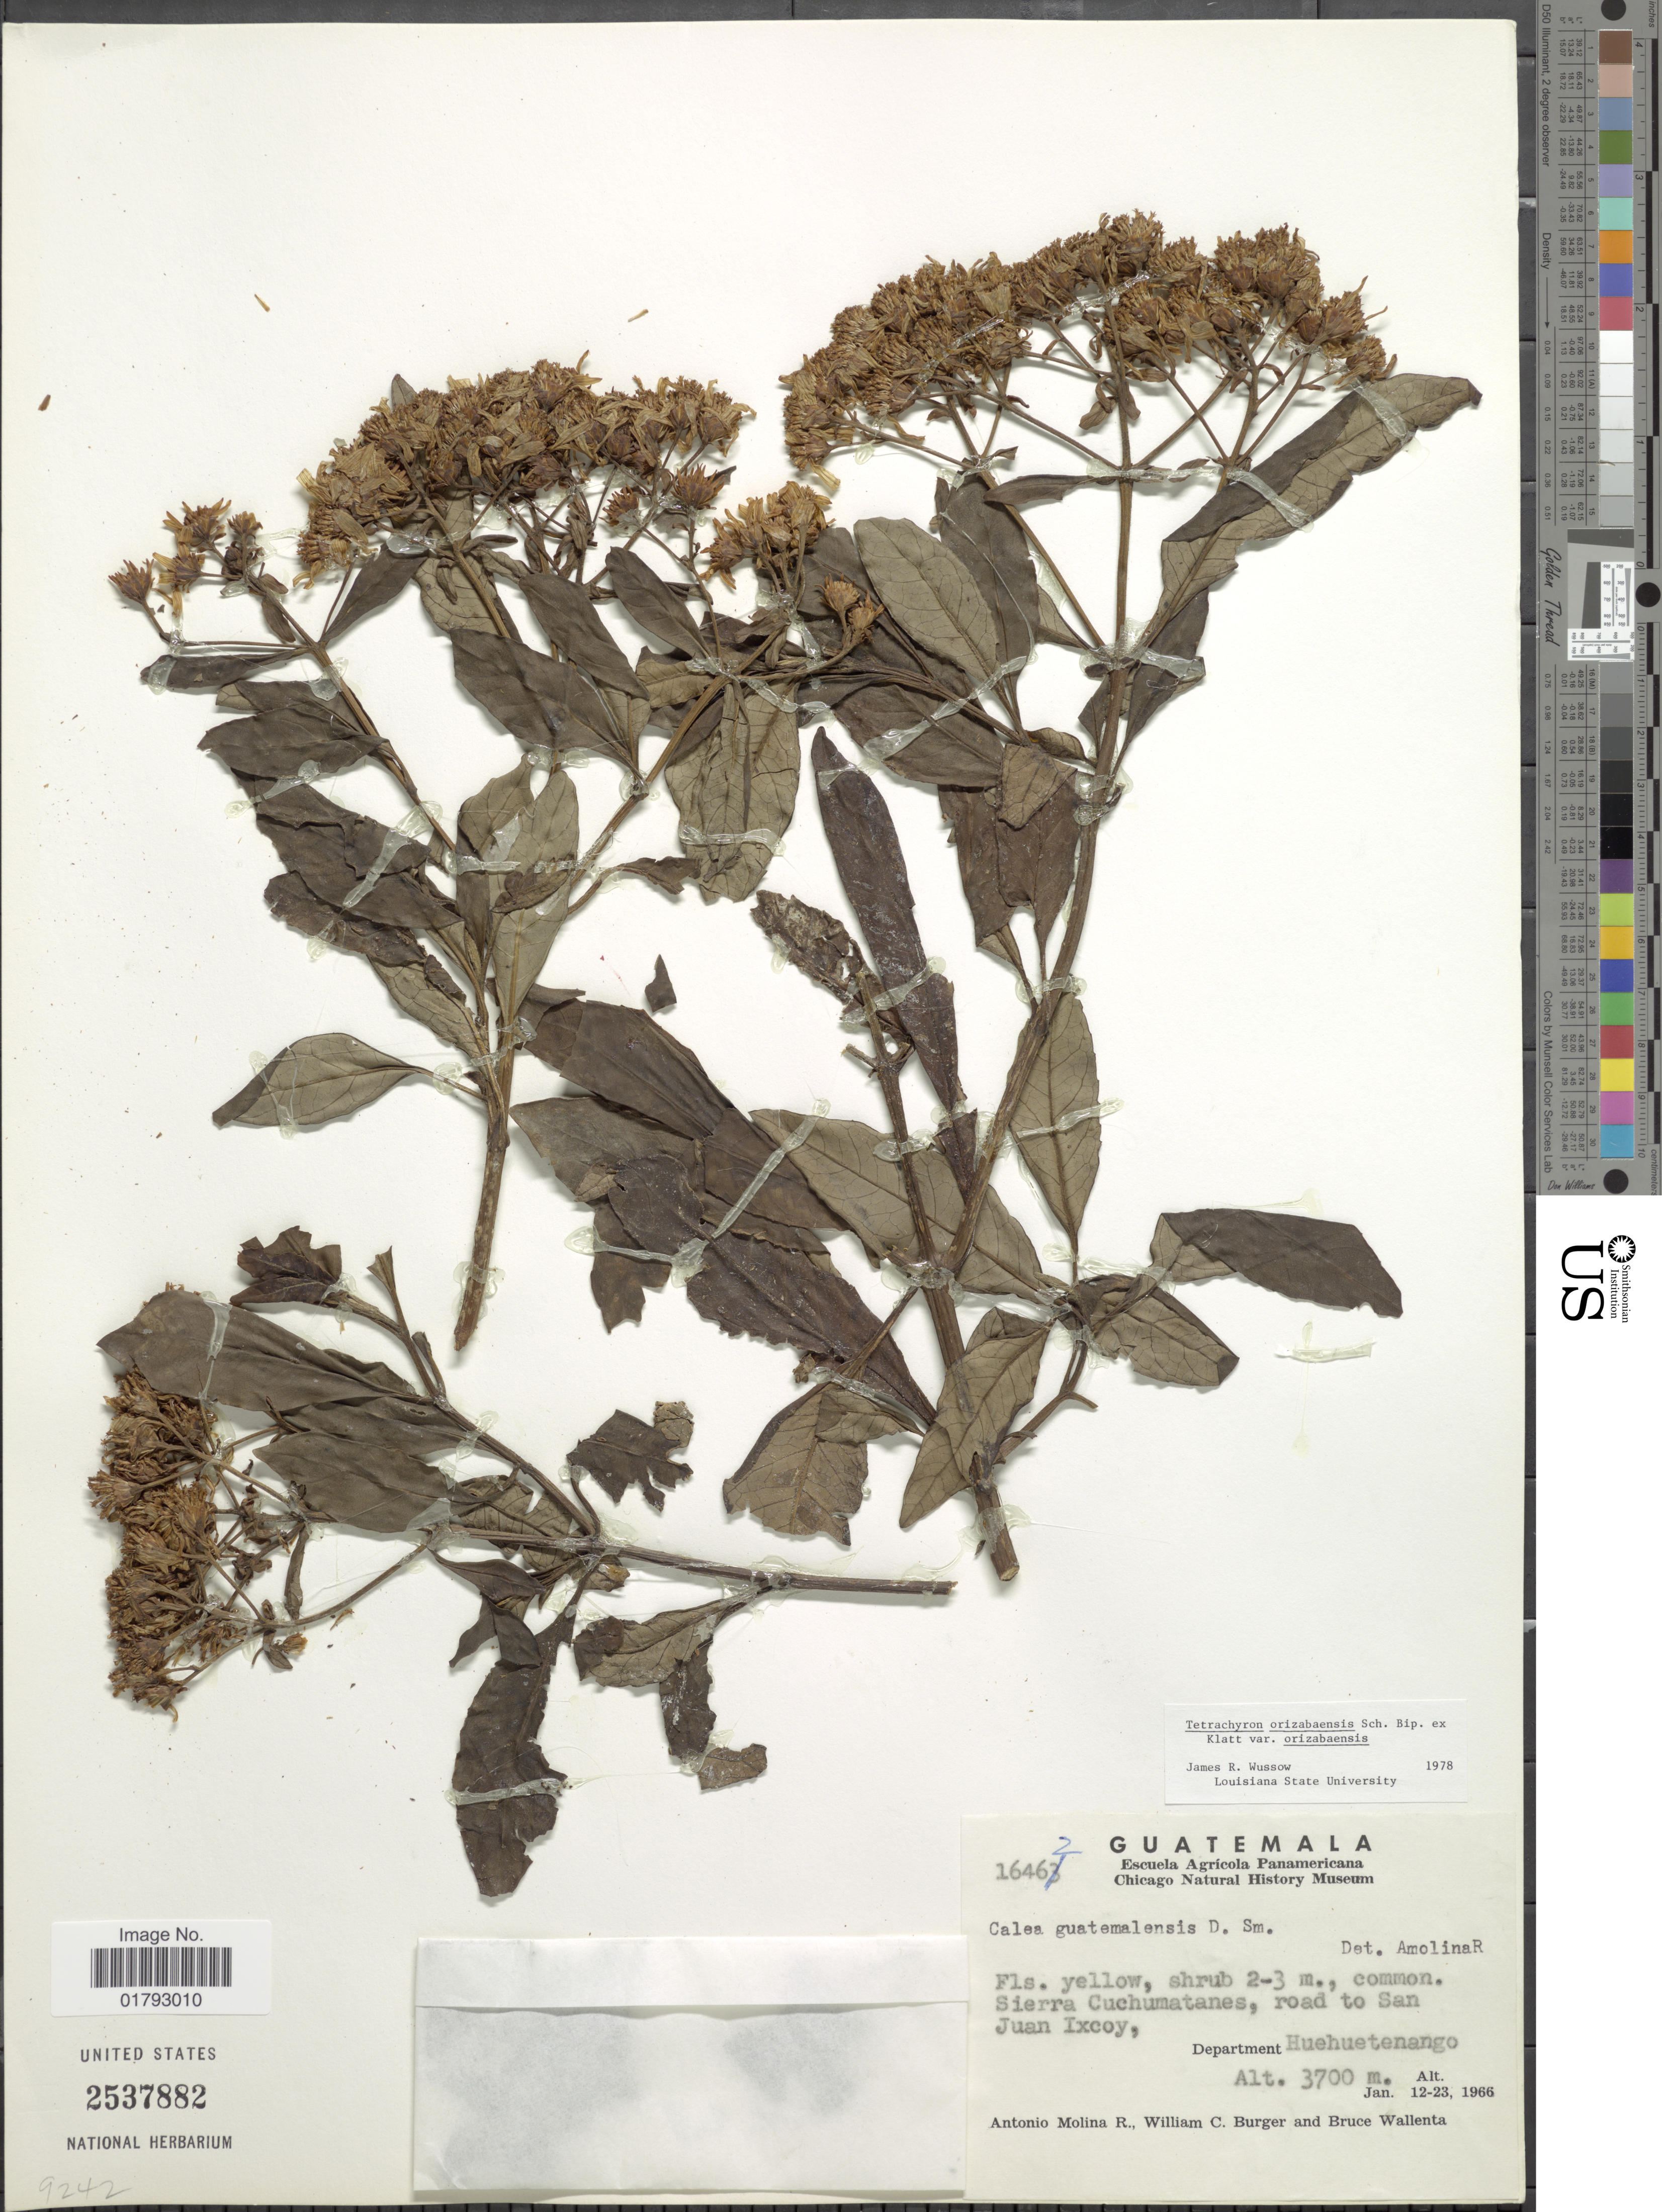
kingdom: Plantae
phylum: Tracheophyta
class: Magnoliopsida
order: Asterales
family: Asteraceae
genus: Tetrachyron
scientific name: Tetrachyron orizabensis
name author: (Klatt) Wussow &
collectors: A. Molina R., W. Burger & B. Wallenta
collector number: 16462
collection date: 1966-01-12/1966-01-23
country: Guatemala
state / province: Huehuetenango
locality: Sierra Cuchumatanes, road to San Juan Ixcoy.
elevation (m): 3700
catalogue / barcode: US 2537882